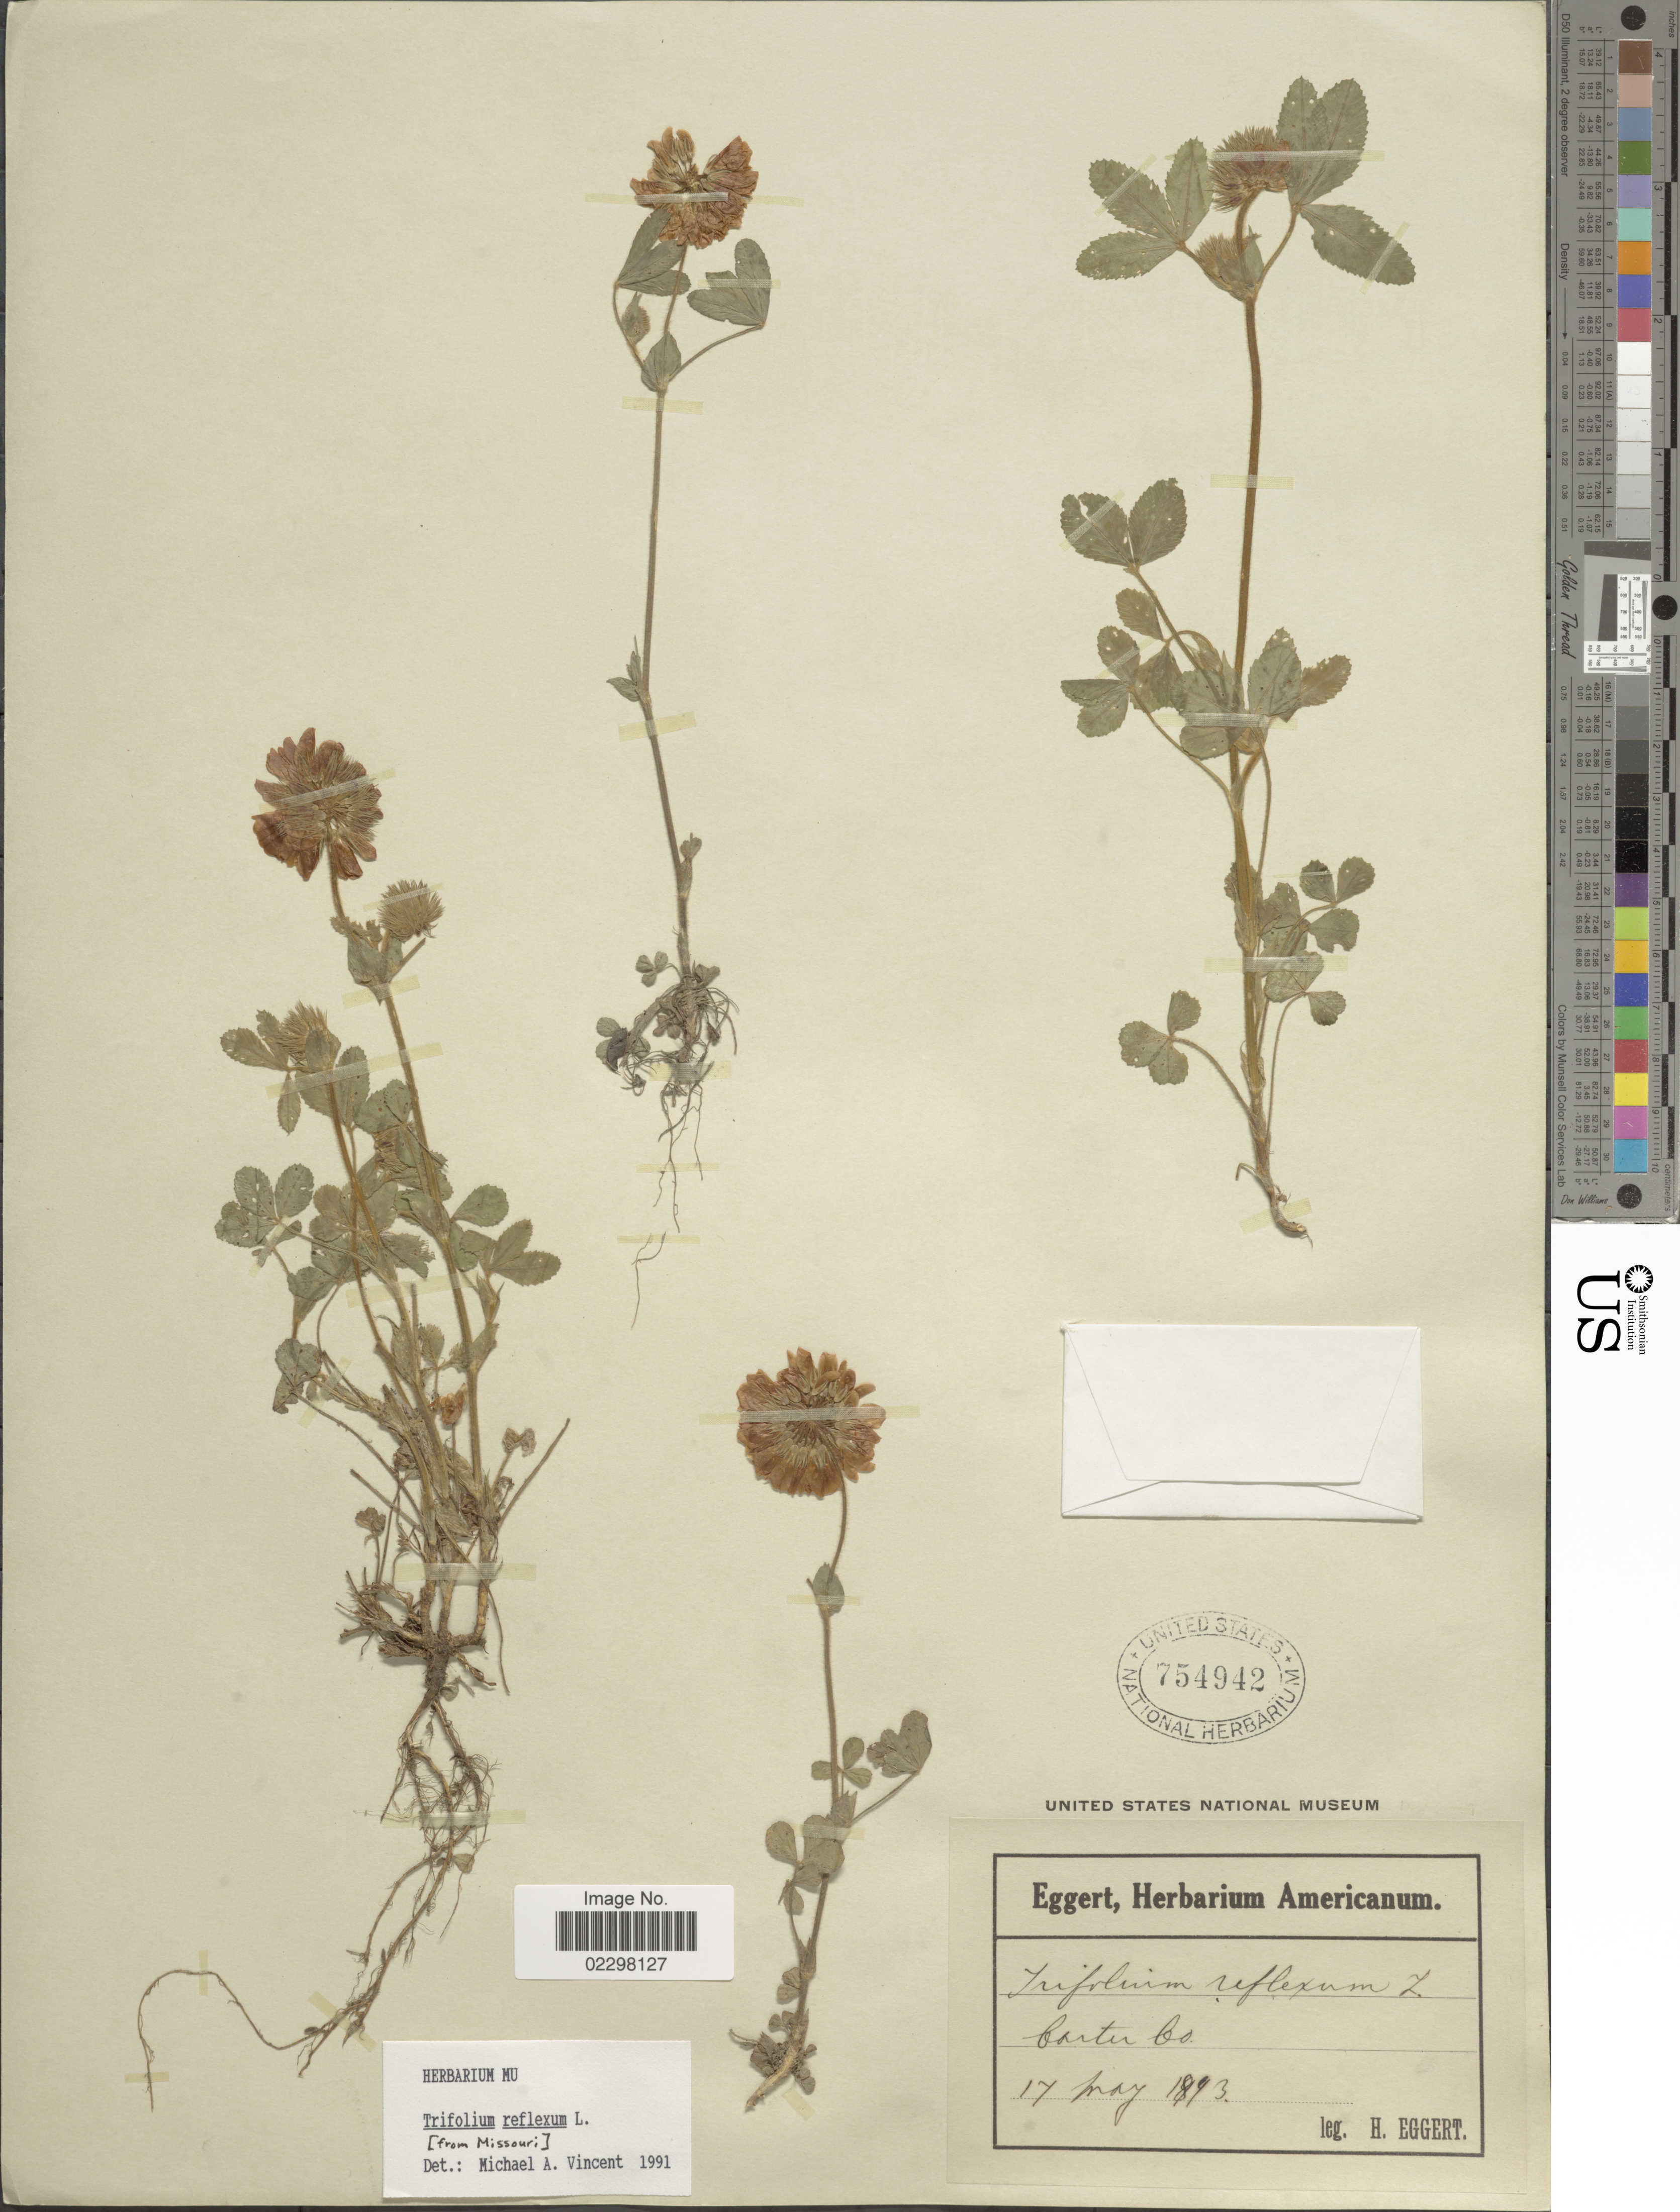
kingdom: Plantae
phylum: Tracheophyta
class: Magnoliopsida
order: Fabales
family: Fabaceae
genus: Trifolium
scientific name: Trifolium reflexum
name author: L.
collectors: H. Eggert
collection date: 1893-05-17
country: United States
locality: Carter Co.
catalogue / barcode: US 754942